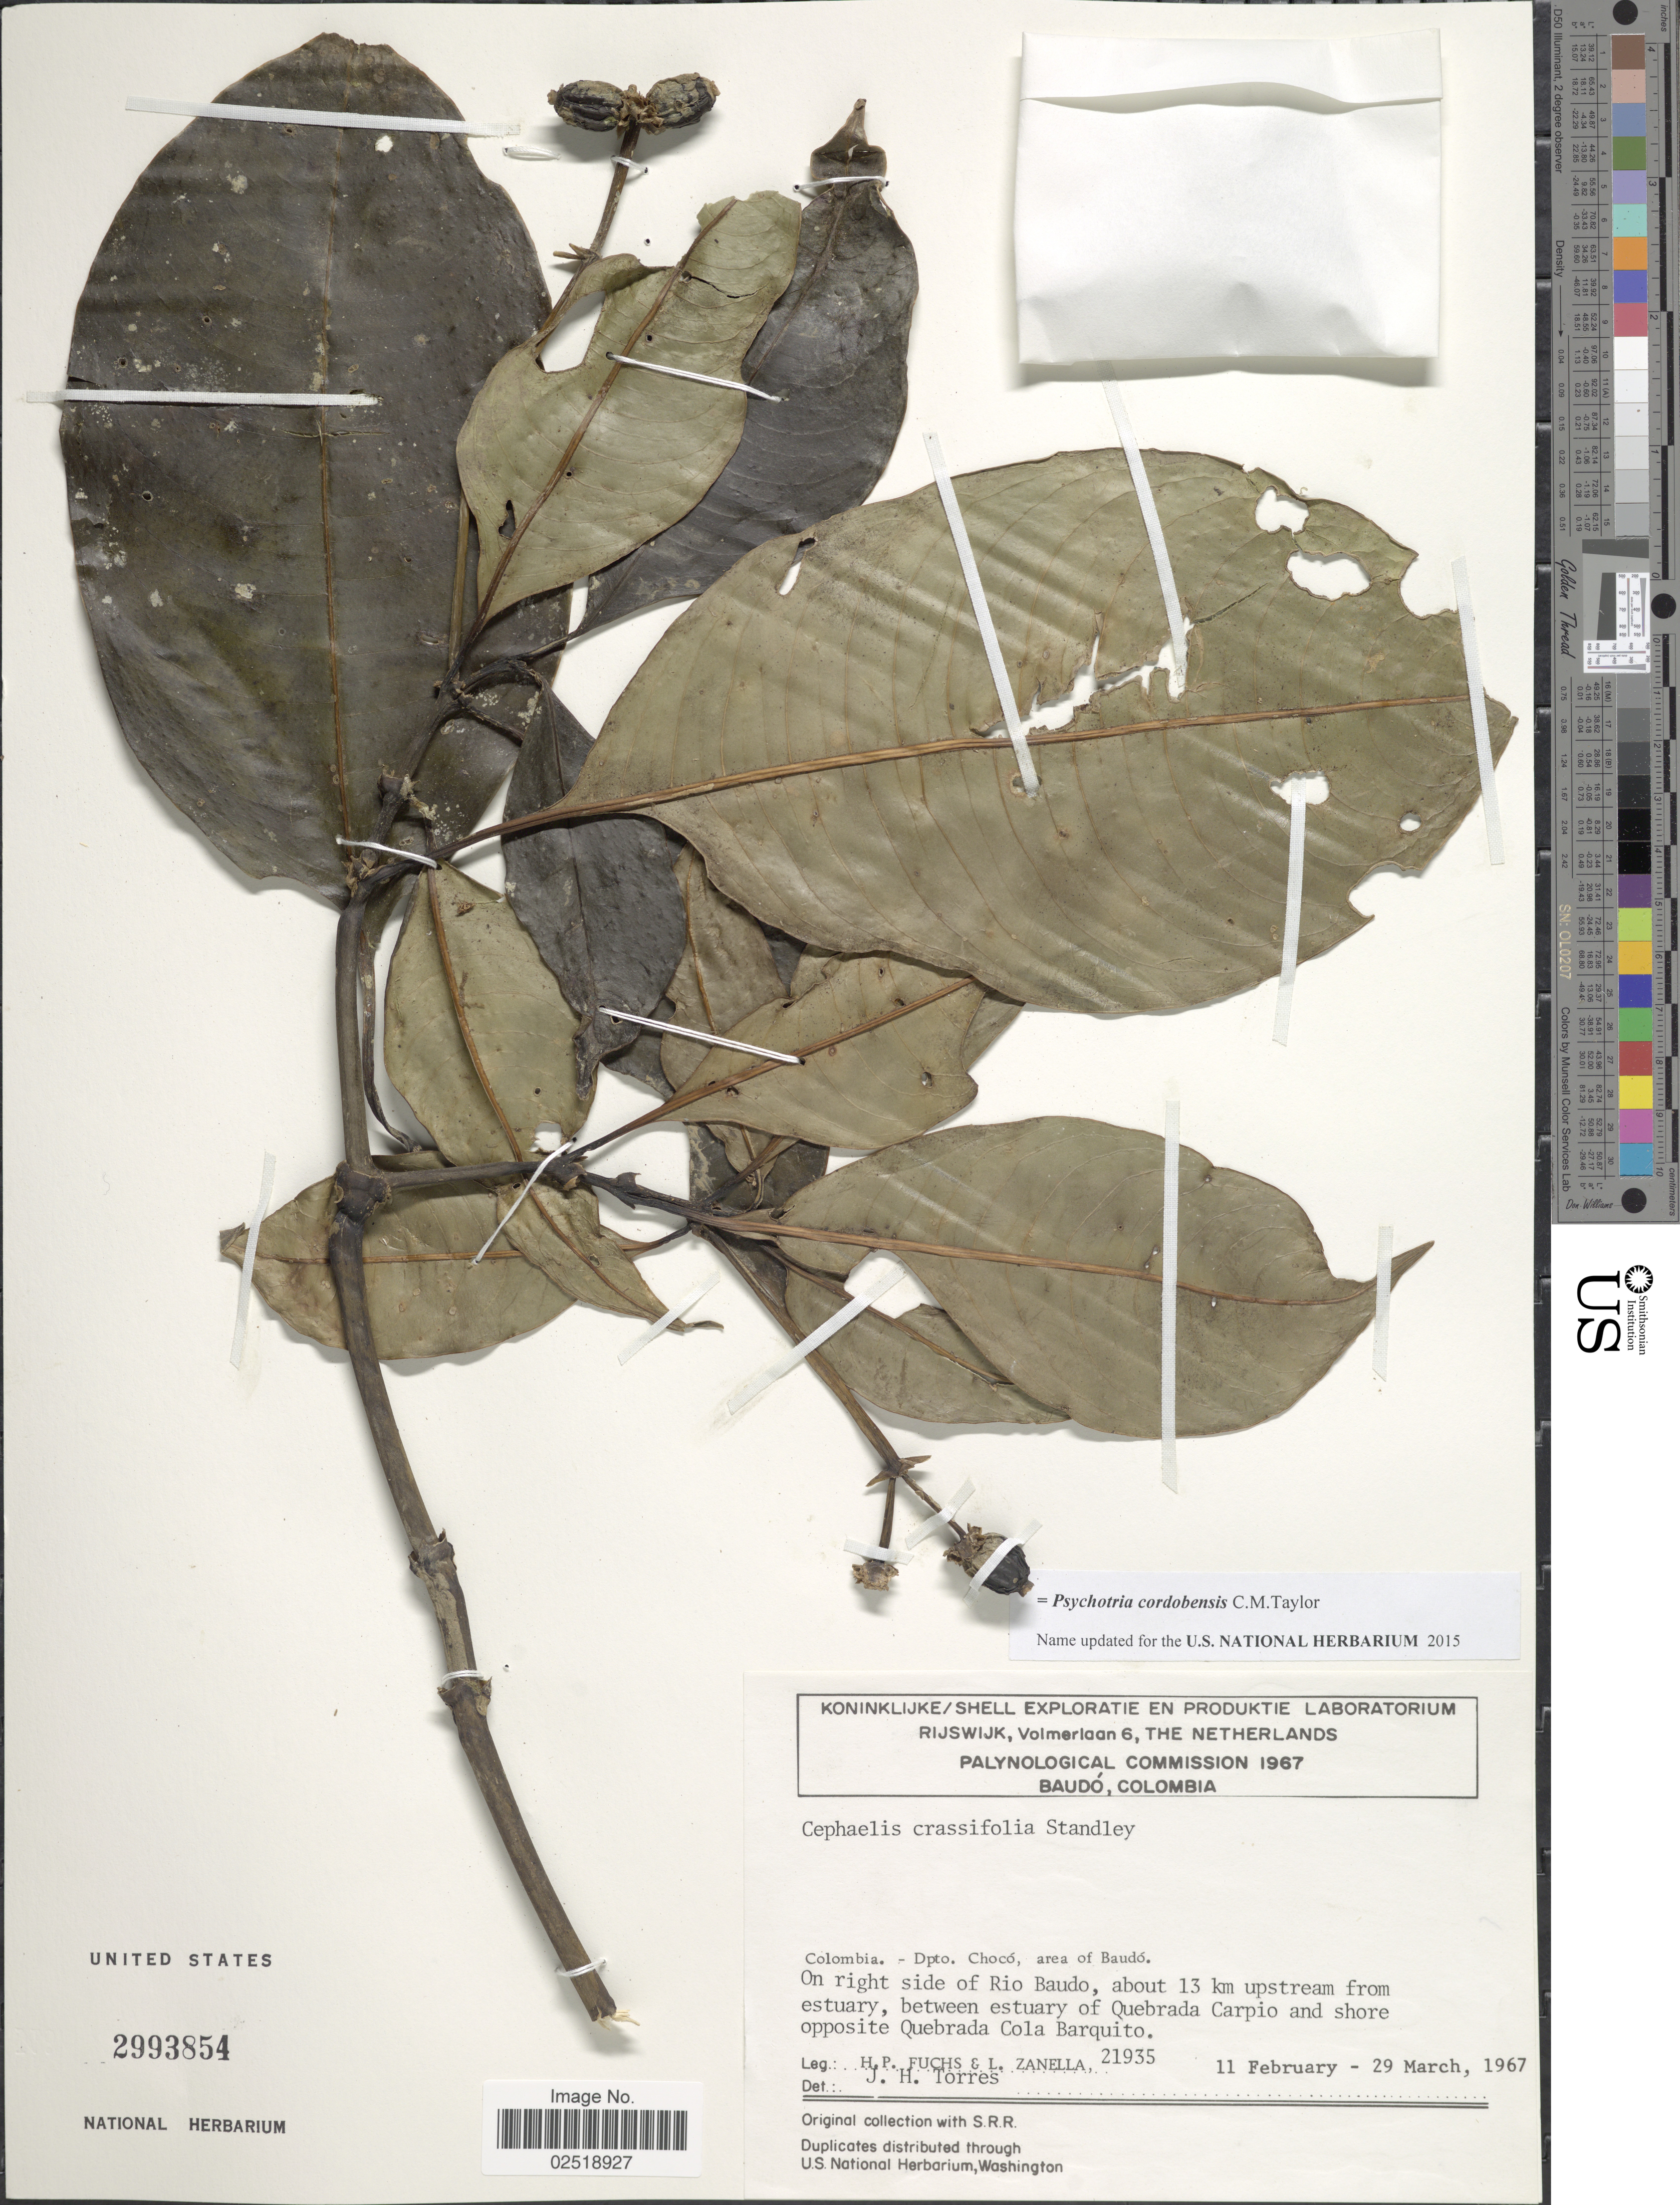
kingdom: Plantae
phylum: Tracheophyta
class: Magnoliopsida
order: Gentianales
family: Rubiaceae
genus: Psychotria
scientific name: Psychotria cordobensis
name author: C.M. Taylor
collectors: H. P. Fuchs & L. Zanella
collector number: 21935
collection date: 1967-02-11/1967-03-29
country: Colombia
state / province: Chocó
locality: Dpto. Chocó, area of Baudó, On right side of Rio Baudo, about 13 km upstream from estuary, between estuary of Quebrada Carpio and shore opposite Quebrada Cola Barquito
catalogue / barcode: US 2993854